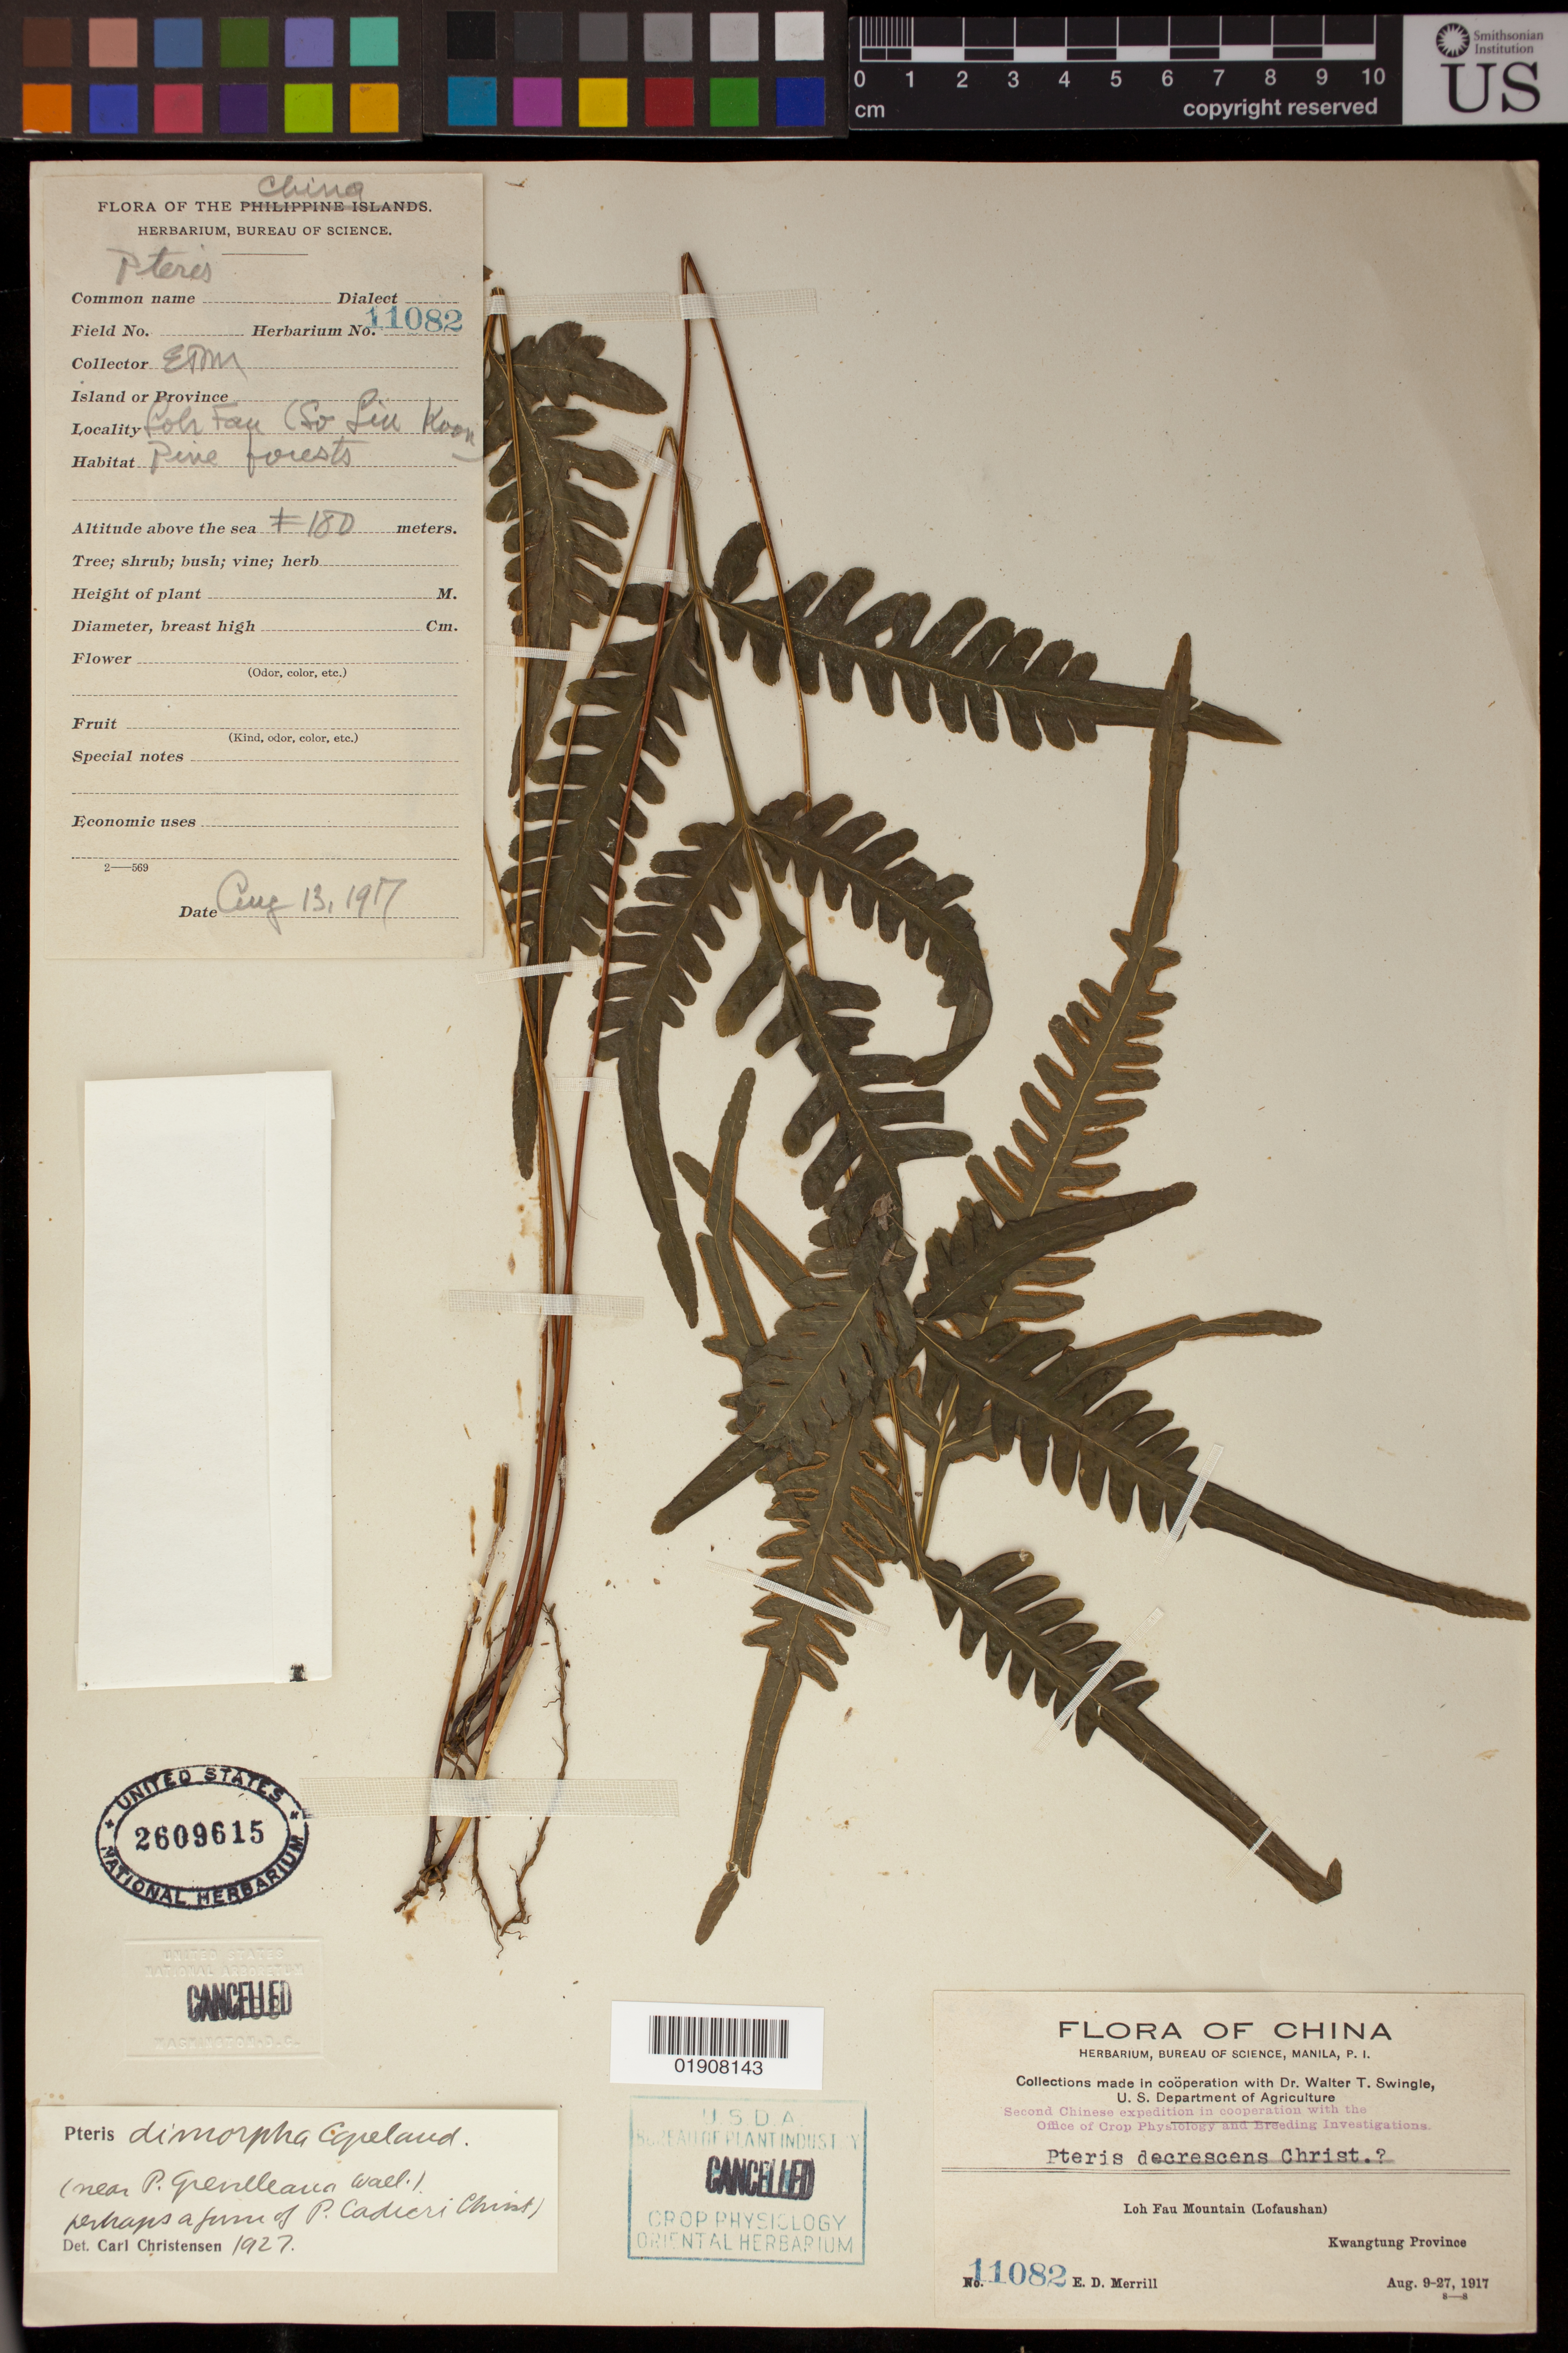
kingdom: Plantae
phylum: Tracheophyta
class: Polypodiopsida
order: Polypodiales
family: Pteridaceae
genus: Pteris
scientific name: Pteris dimorpha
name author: Copel.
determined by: Christensen, C. F. A.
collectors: E. D. Merrill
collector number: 11082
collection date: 1917-08-13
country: China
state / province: Guangdong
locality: China, Loh Fau Mountain (Lofaushan), So Liu Koon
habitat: Pine forest.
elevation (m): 180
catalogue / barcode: US 2609615